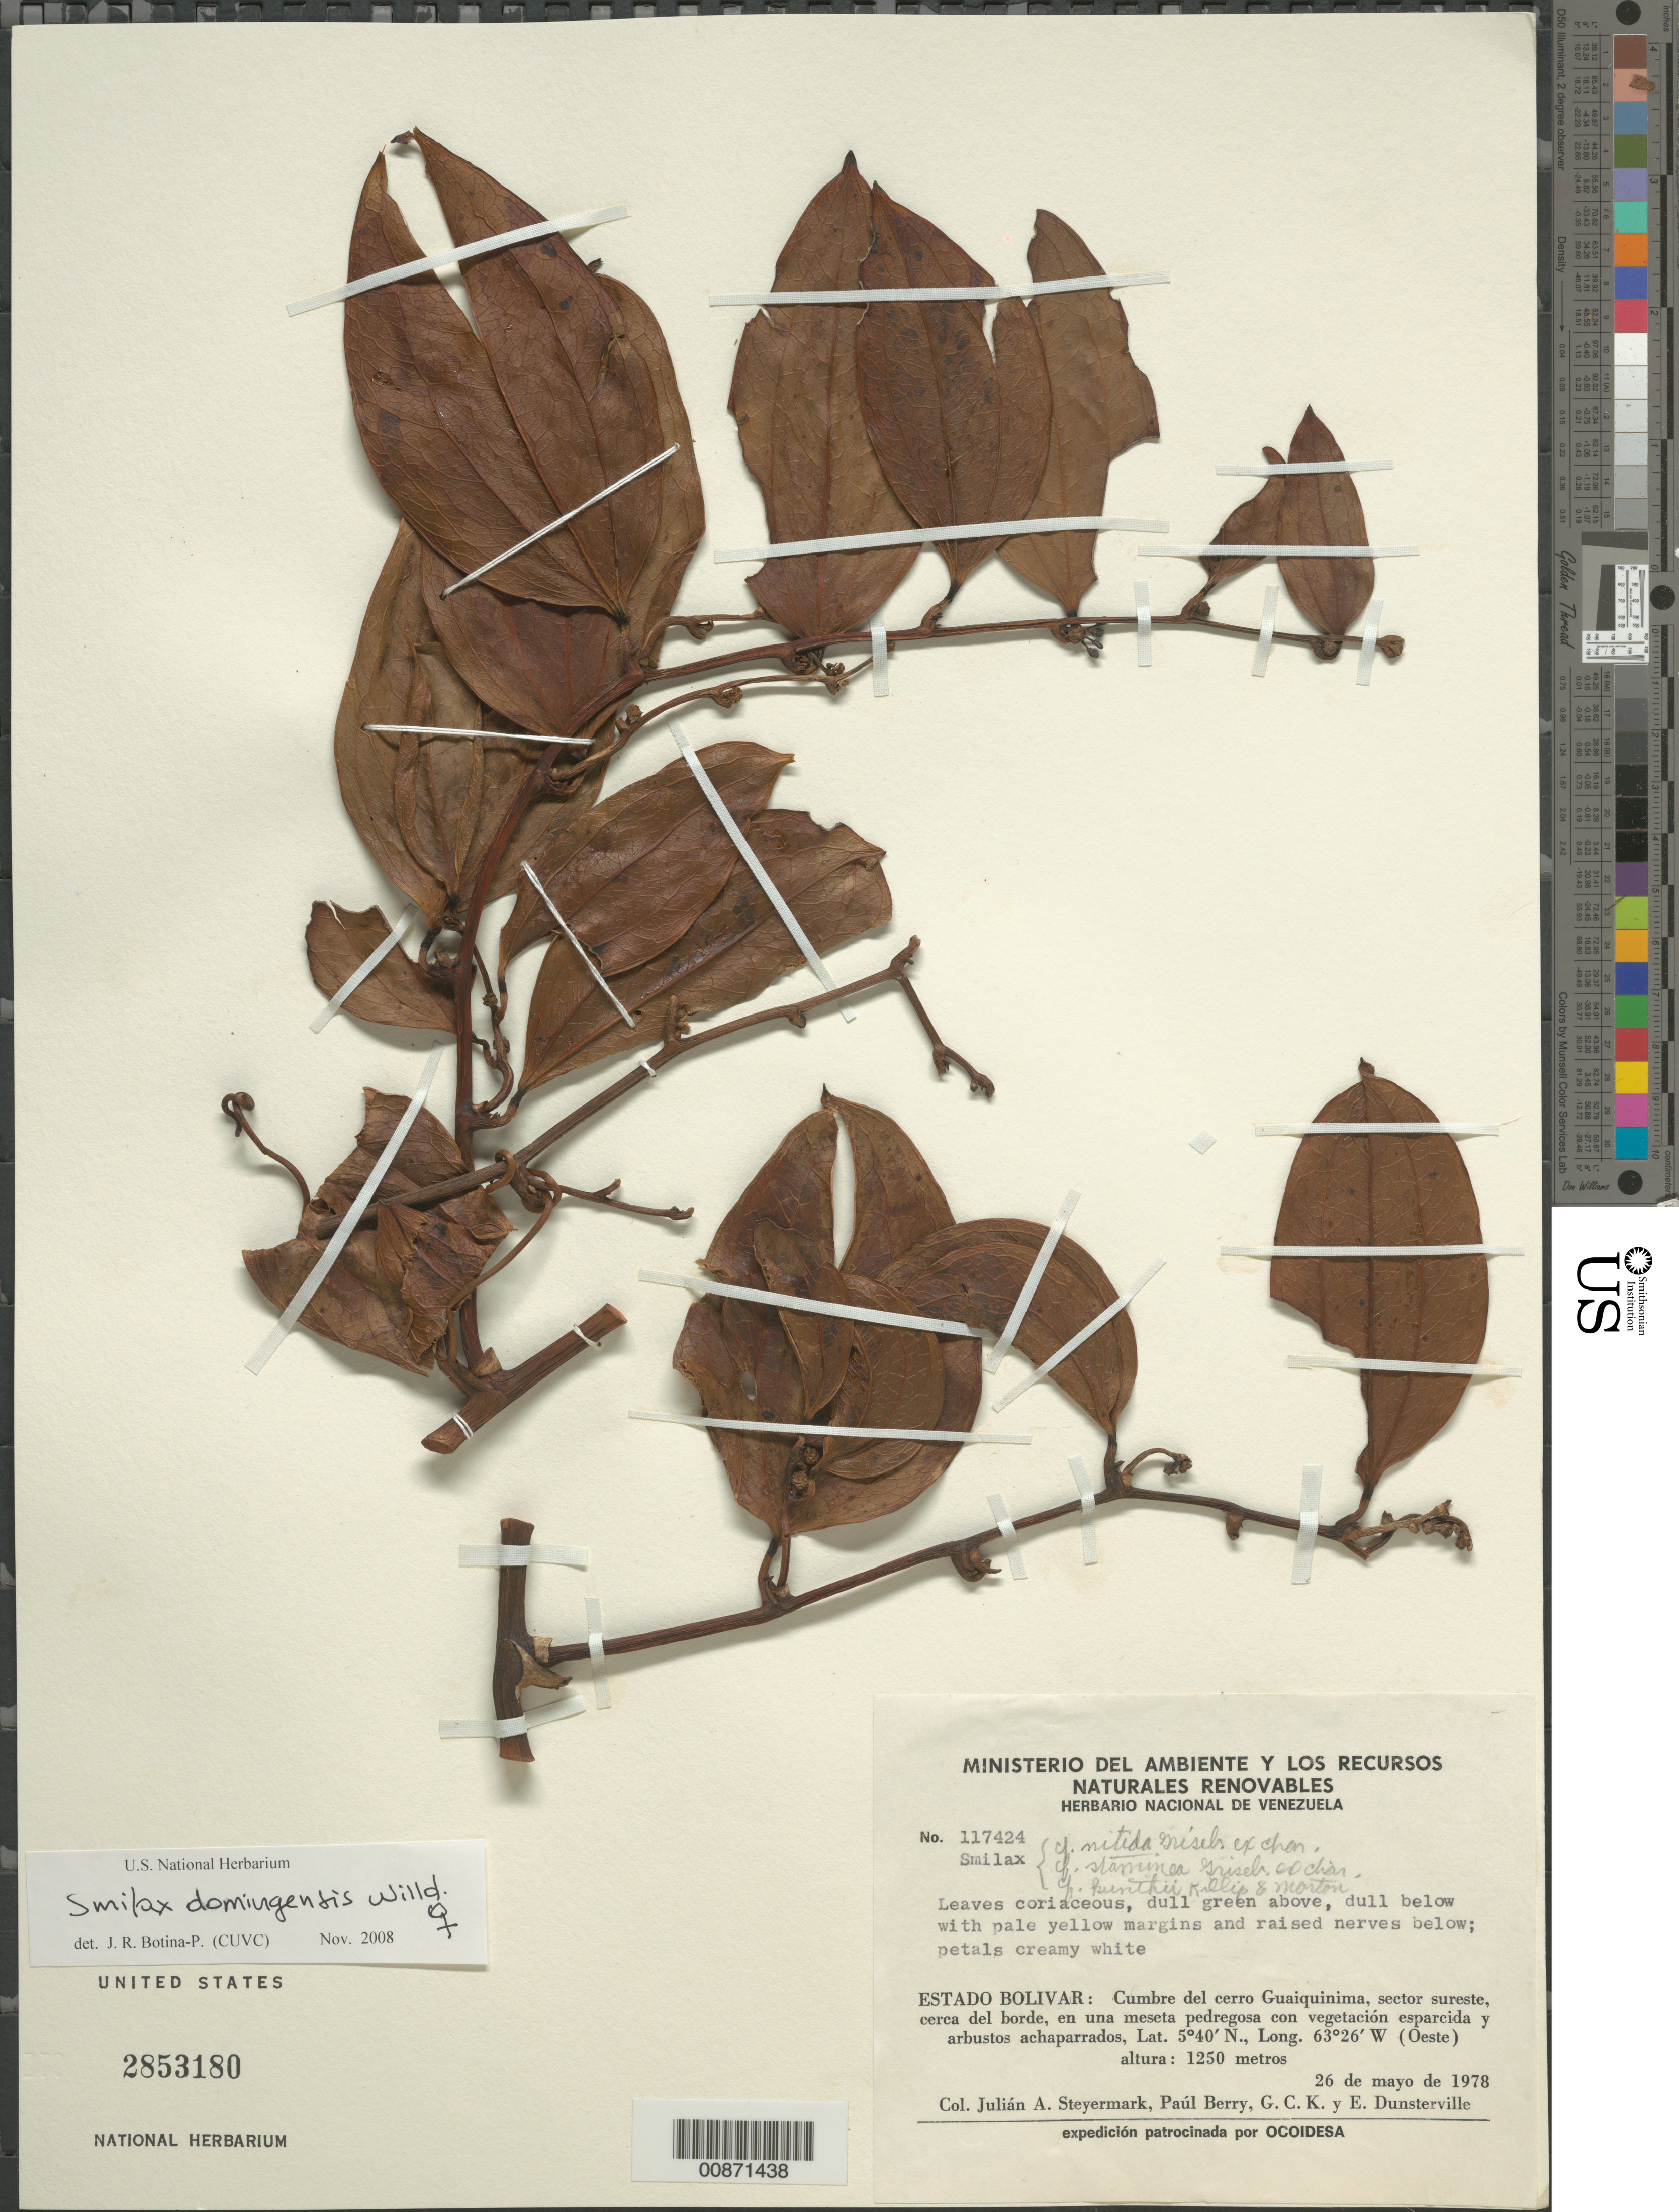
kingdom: Plantae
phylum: Tracheophyta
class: Liliopsida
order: Liliales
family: Smilacaceae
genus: Smilax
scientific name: Smilax domingensis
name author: Willd.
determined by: Botina-P., J. R.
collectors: J. Steyermark, P. Berry, G. C. K. Dunsterville & E. Dunsterville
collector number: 117424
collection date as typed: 26-May-78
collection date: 1978-05-26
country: Venezuela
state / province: Bolívar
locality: Cerro Guaiquinima, cumbre; sector SE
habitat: Cerca del borde, en una meseta pedregosa con vegetación esparcida y arbustos achaparrados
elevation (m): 1250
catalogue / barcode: US 2853180